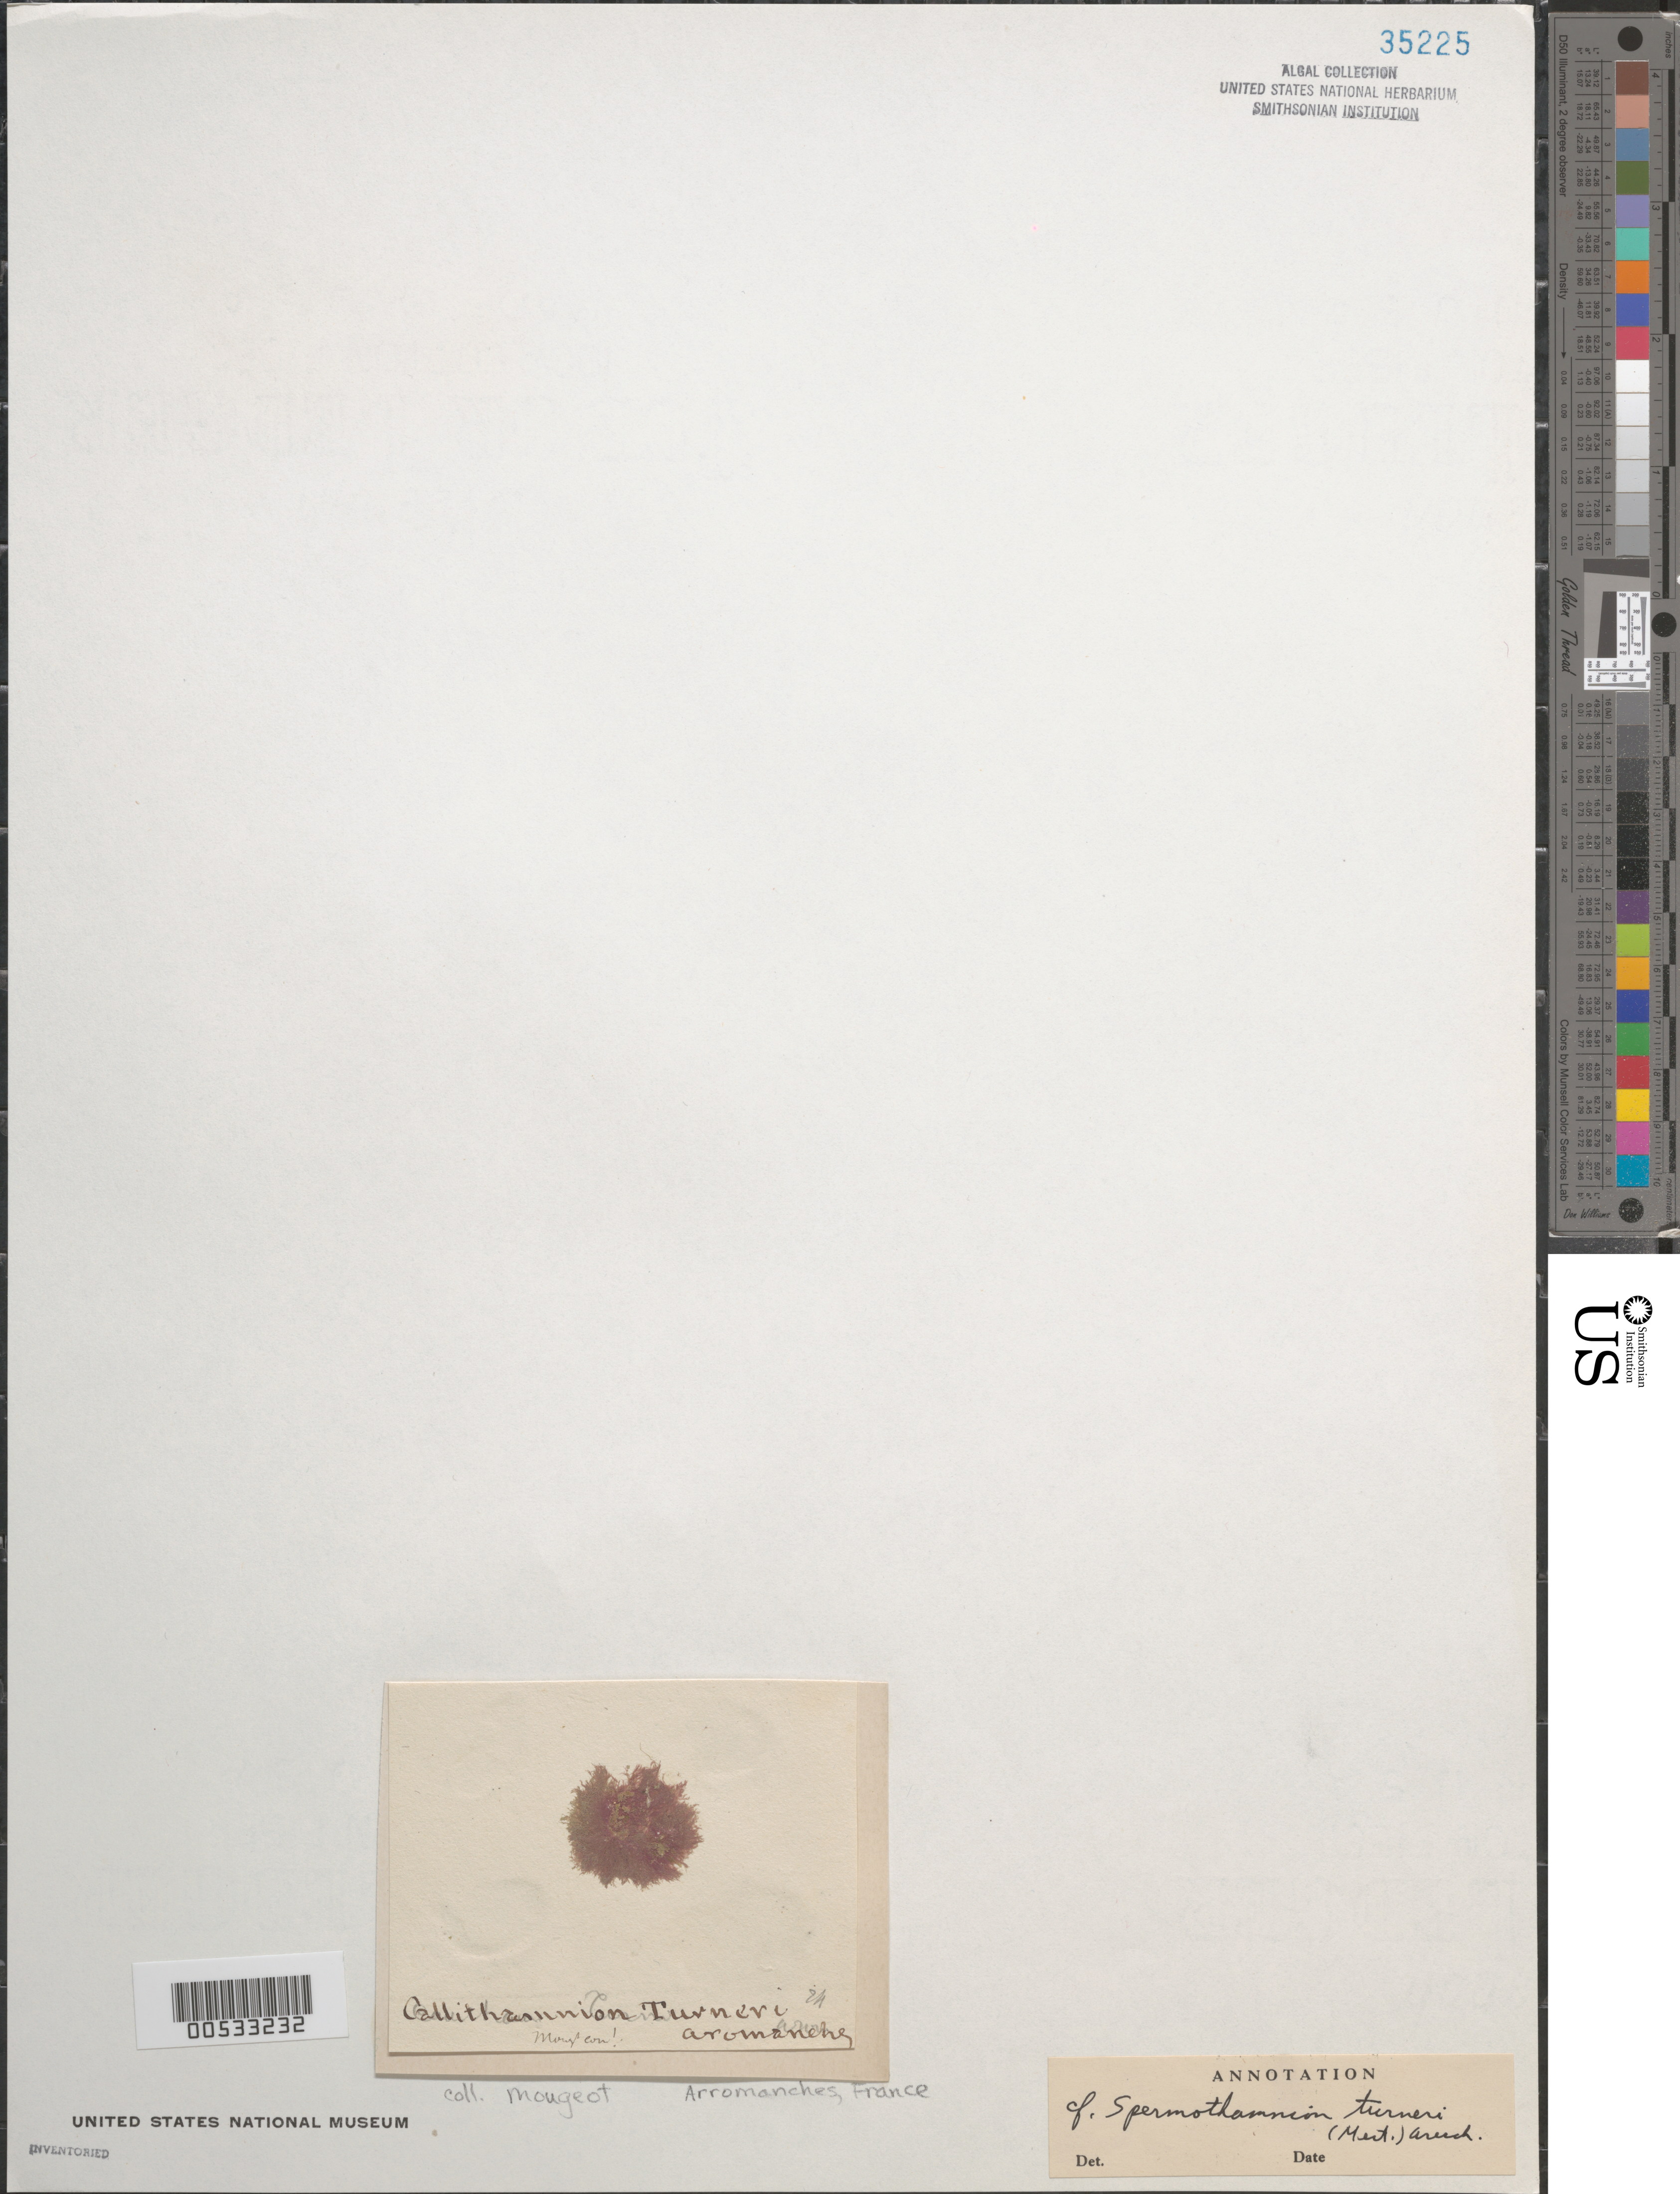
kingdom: Plantae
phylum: Rhodophyta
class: Florideophyceae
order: Ceramiales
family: Ceramiaceae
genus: Scagelothamnion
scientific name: Scagelothamnion turneri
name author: (Mert. ex Roth) A. Athanasiadis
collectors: J. Mougeot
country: France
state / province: Normandie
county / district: Calvados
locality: Arromanches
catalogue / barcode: US 35225